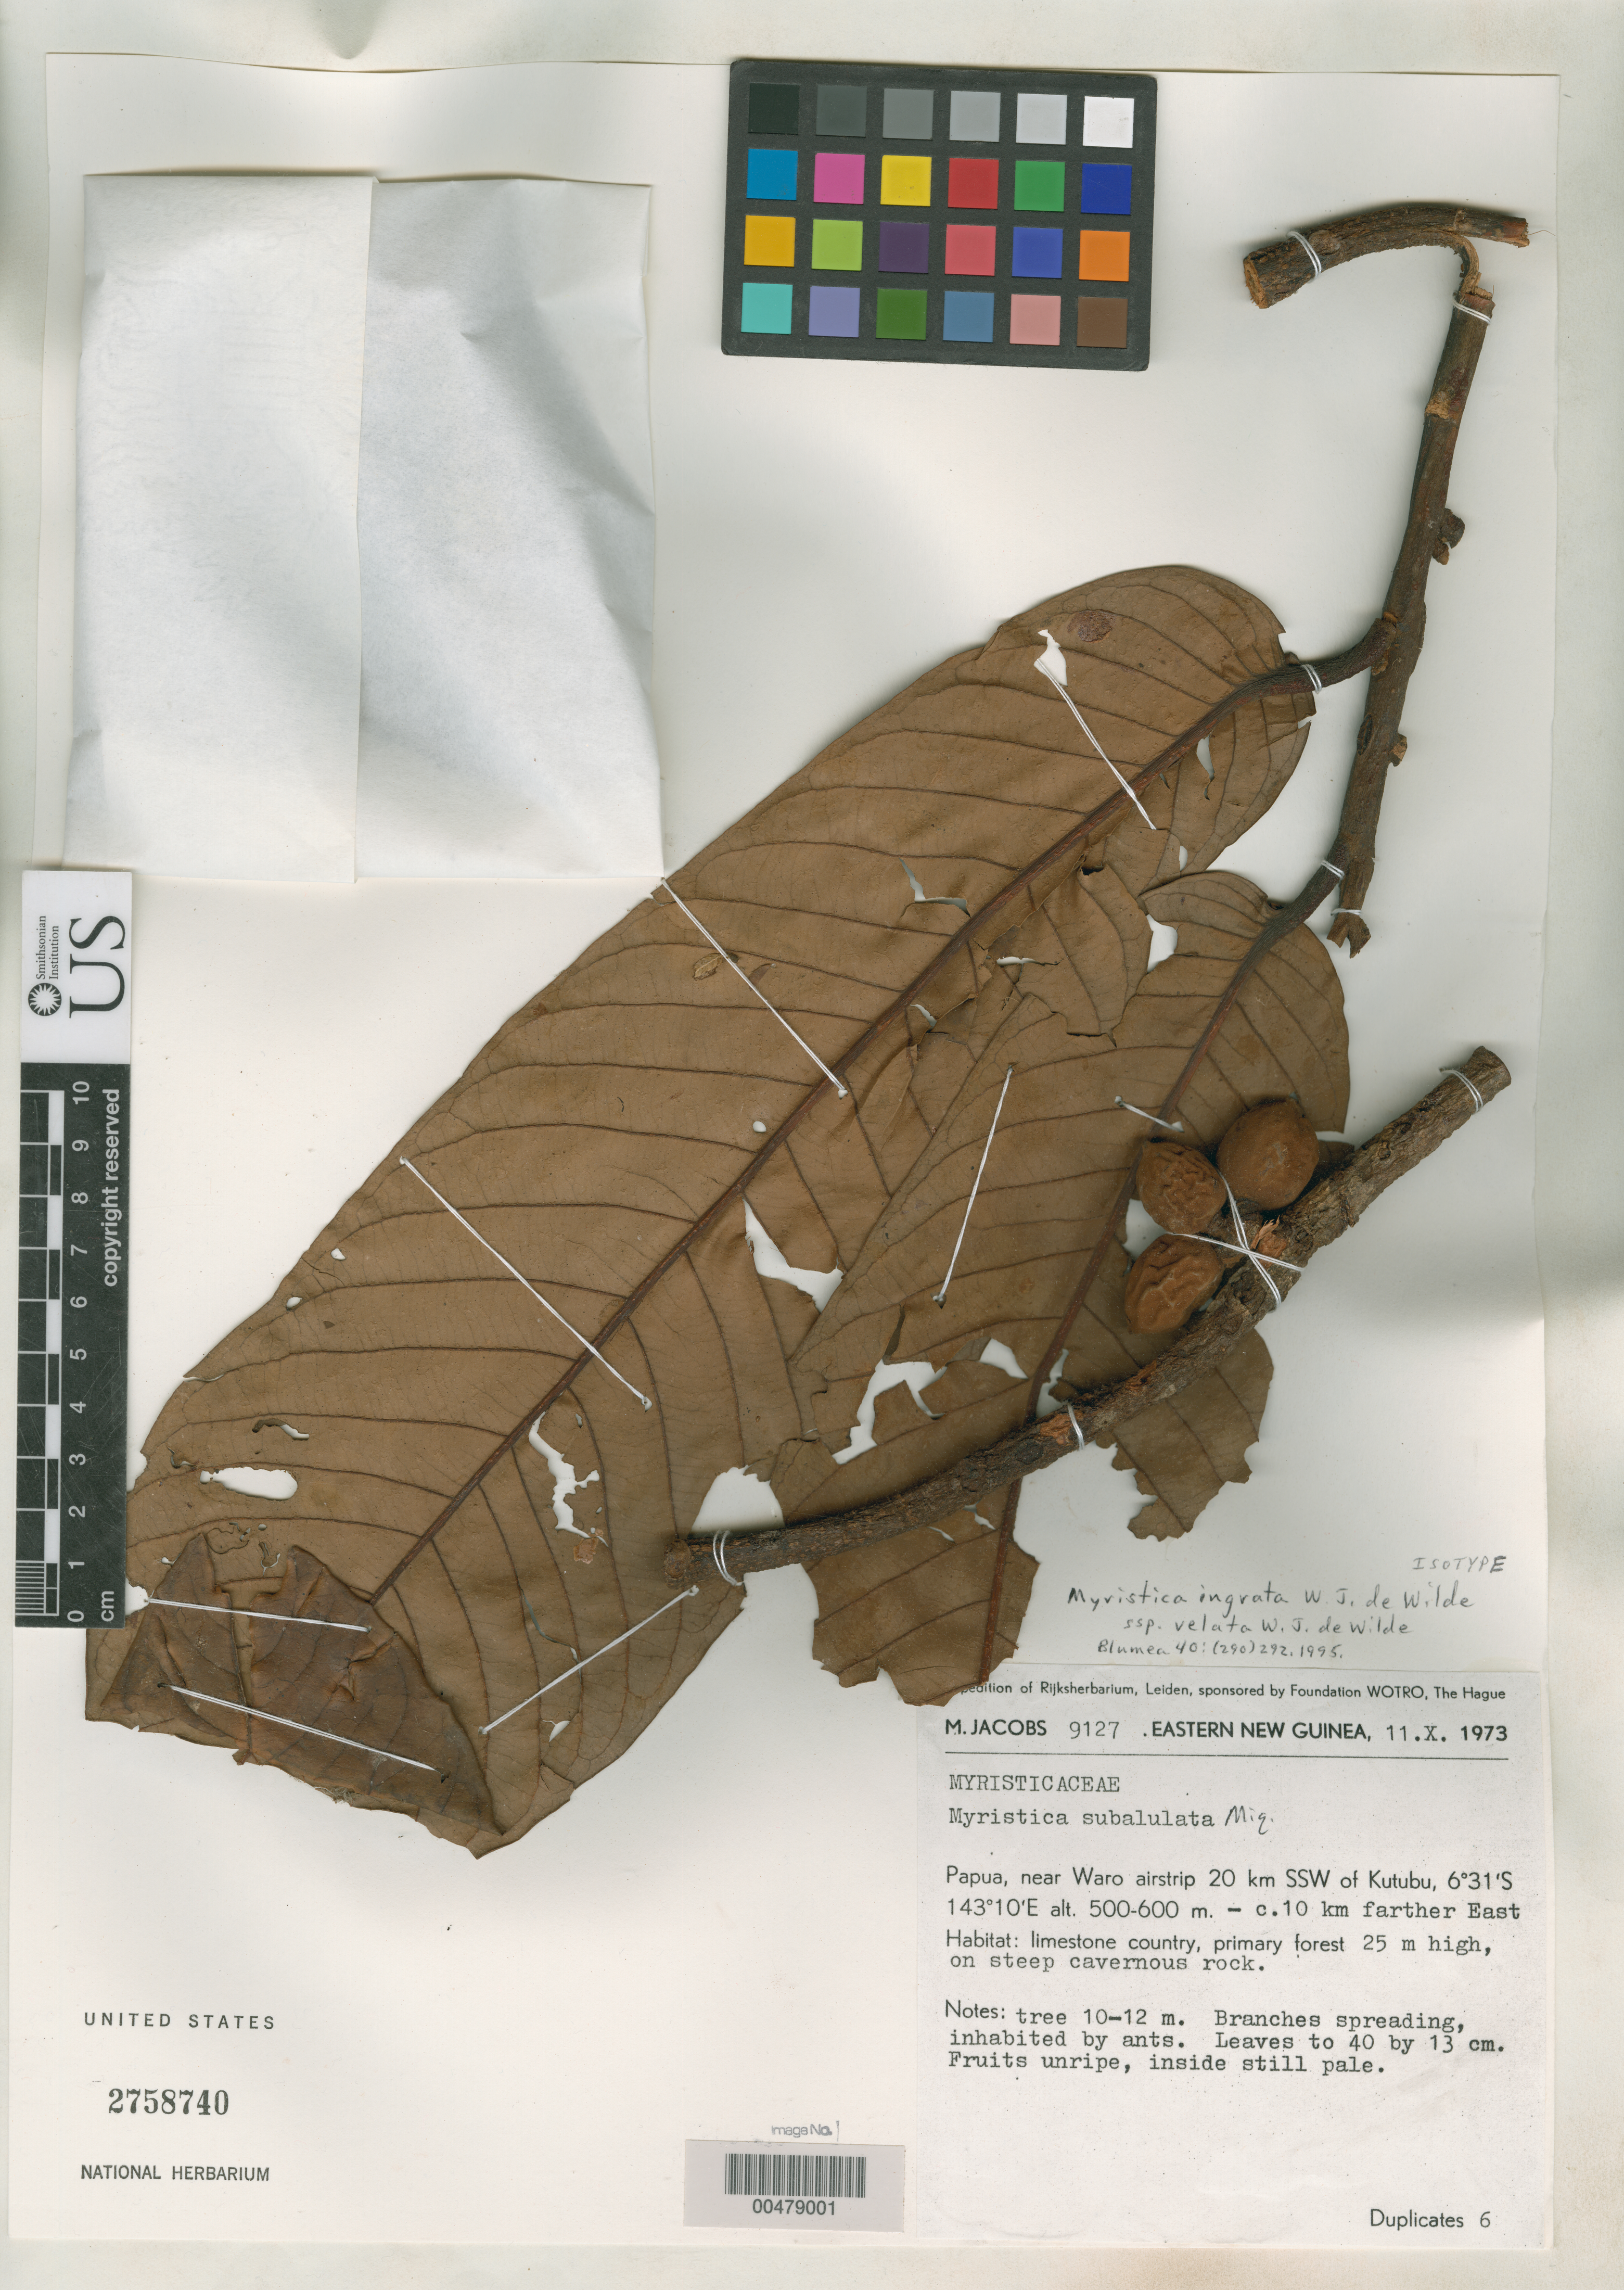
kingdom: Plantae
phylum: Tracheophyta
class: Magnoliopsida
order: Magnoliales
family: Myristicaceae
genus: Myristica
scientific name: Myristica ingrata subsp. velata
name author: W.J. de Wilde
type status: Isotype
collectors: M. R. Jacobs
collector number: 9127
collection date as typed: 11 Oct 1973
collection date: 1973-10-11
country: Papua New Guinea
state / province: Eastern Highlands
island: New Guinea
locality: Near Waro airstrip 20 km SSW of Kutubu, ca. 10 km farther east.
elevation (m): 500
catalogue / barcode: US 2758740